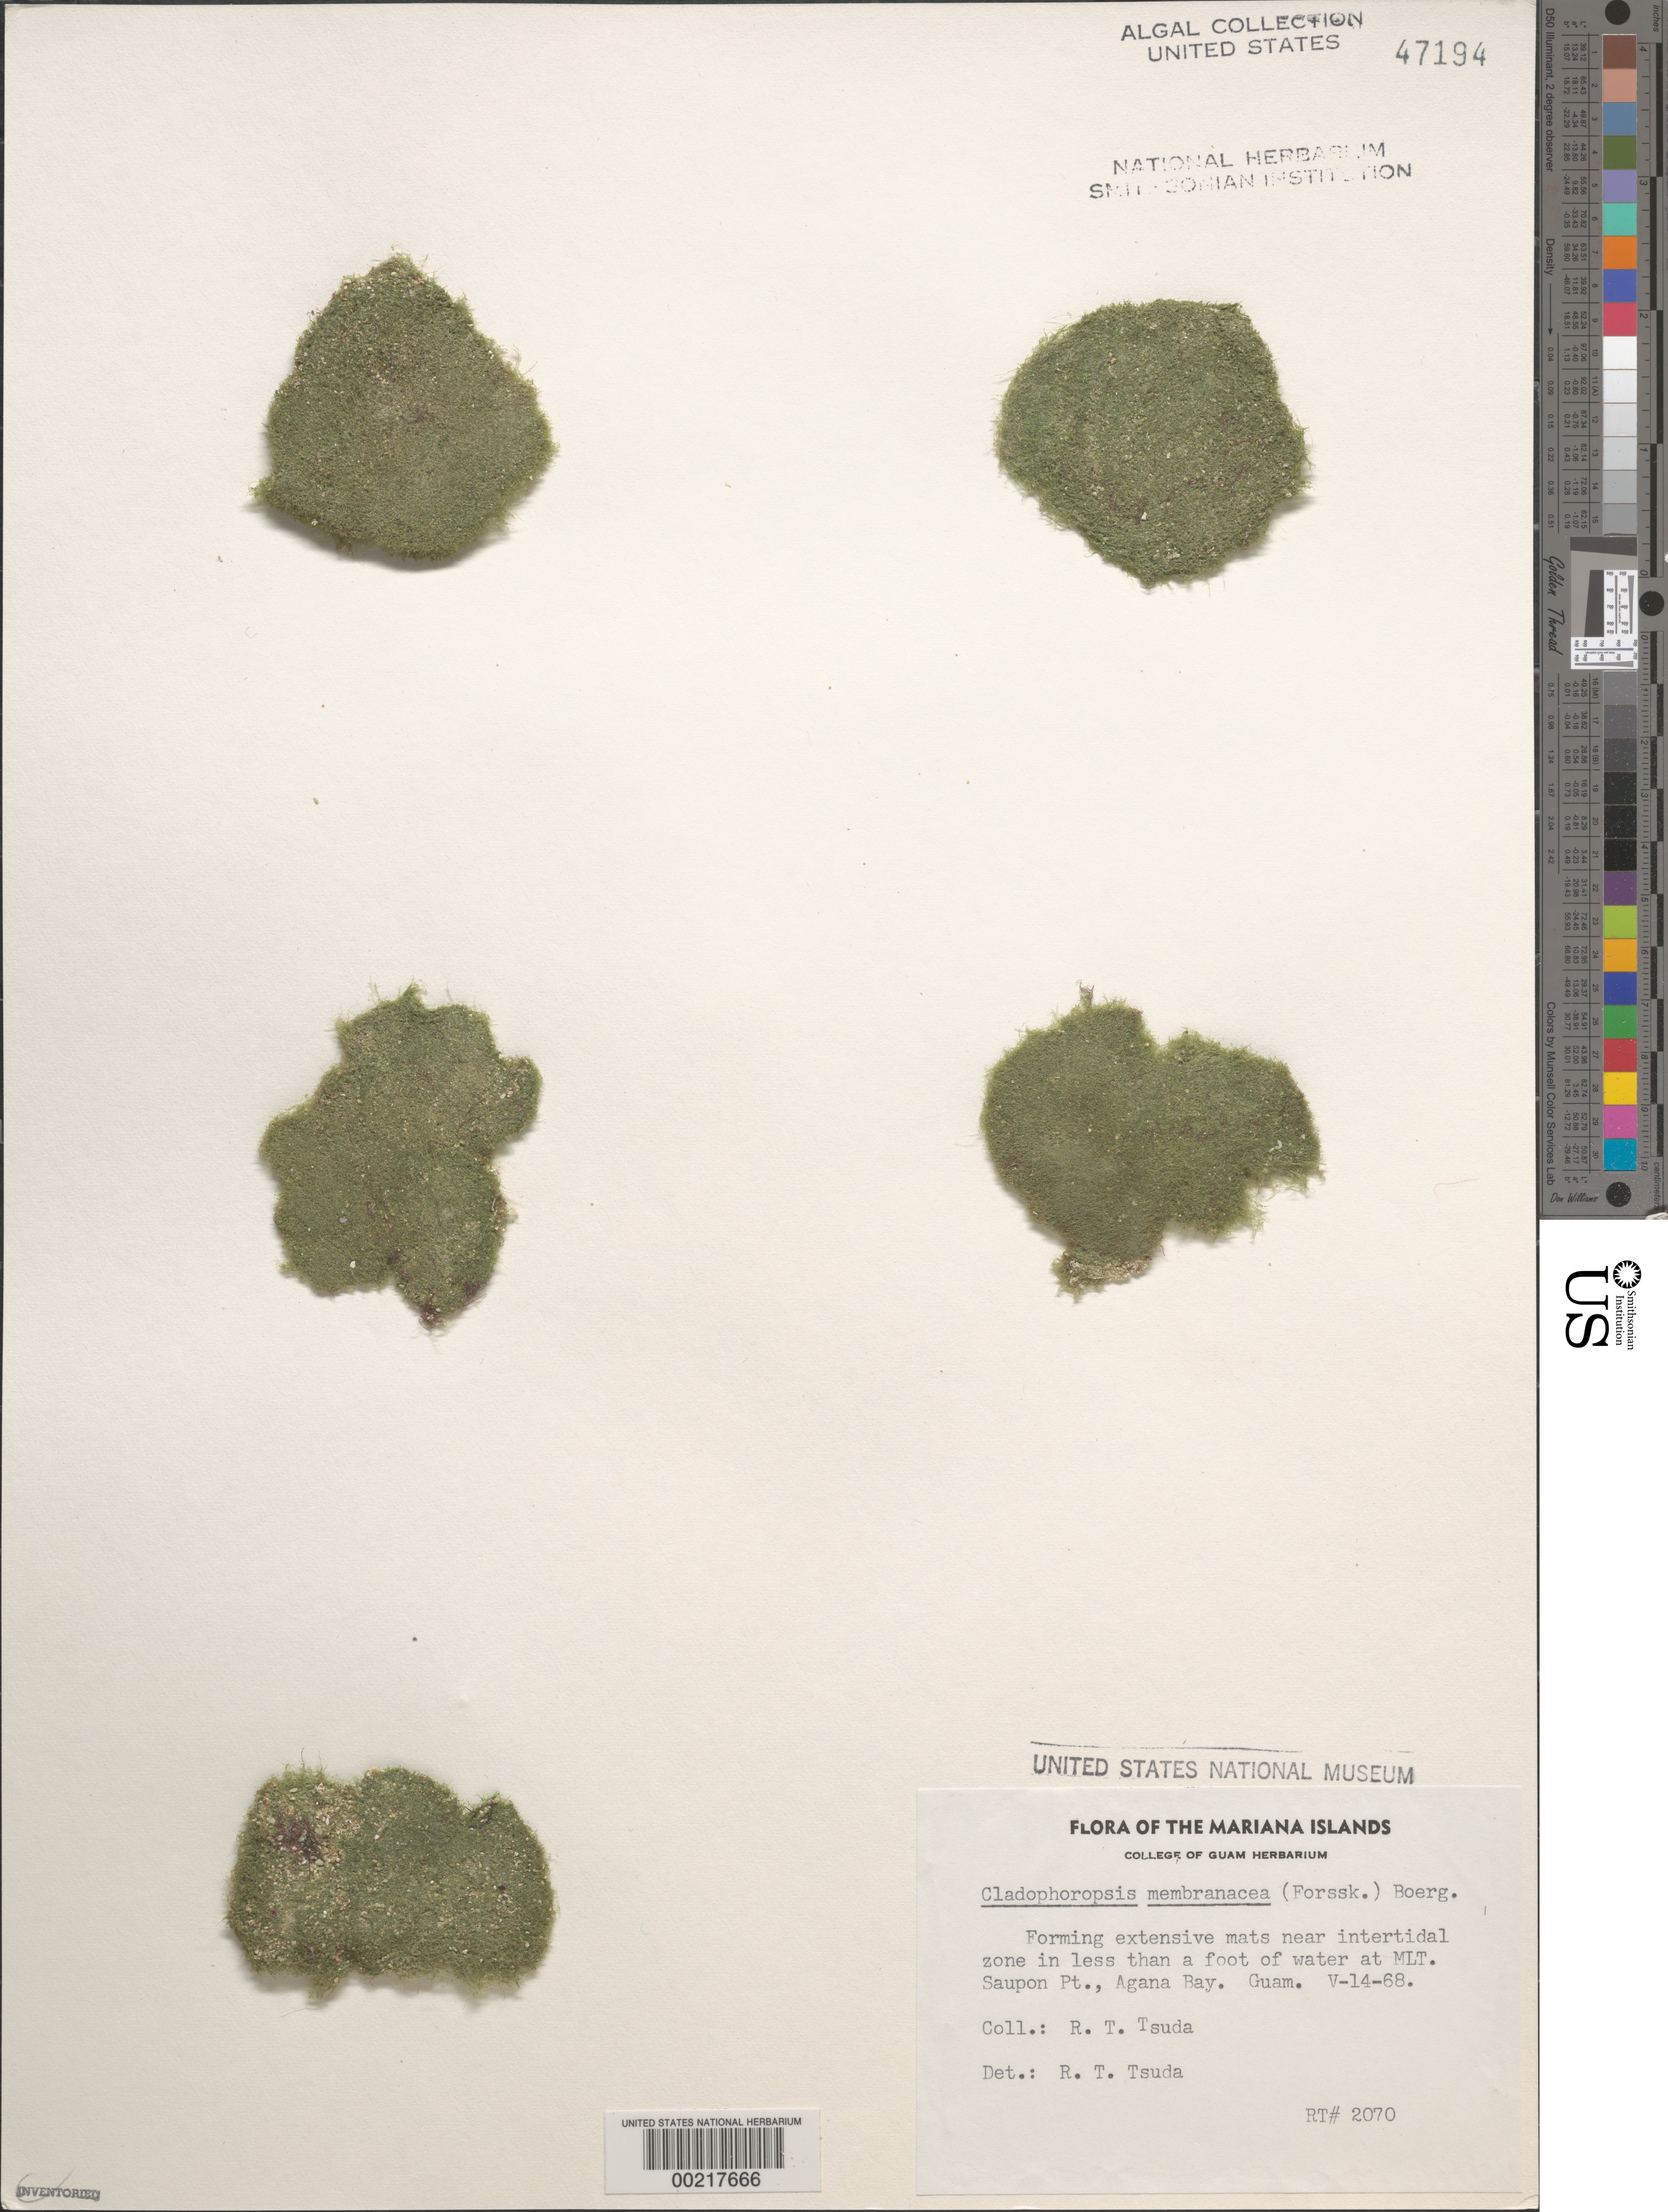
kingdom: Plantae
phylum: Chlorophyta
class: Ulvophyceae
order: Siphonocladales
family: Boodleaceae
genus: Cladophoropsis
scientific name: Cladophoropsis membranacea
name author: (Hofman-Bang) Børgesen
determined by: Tsuda, R. T.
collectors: R. Tsuda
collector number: Rt 2070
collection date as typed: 14 May 1968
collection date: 1968-05-14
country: Guam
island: Guam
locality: Saupon Point, Agana Bay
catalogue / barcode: US 47194